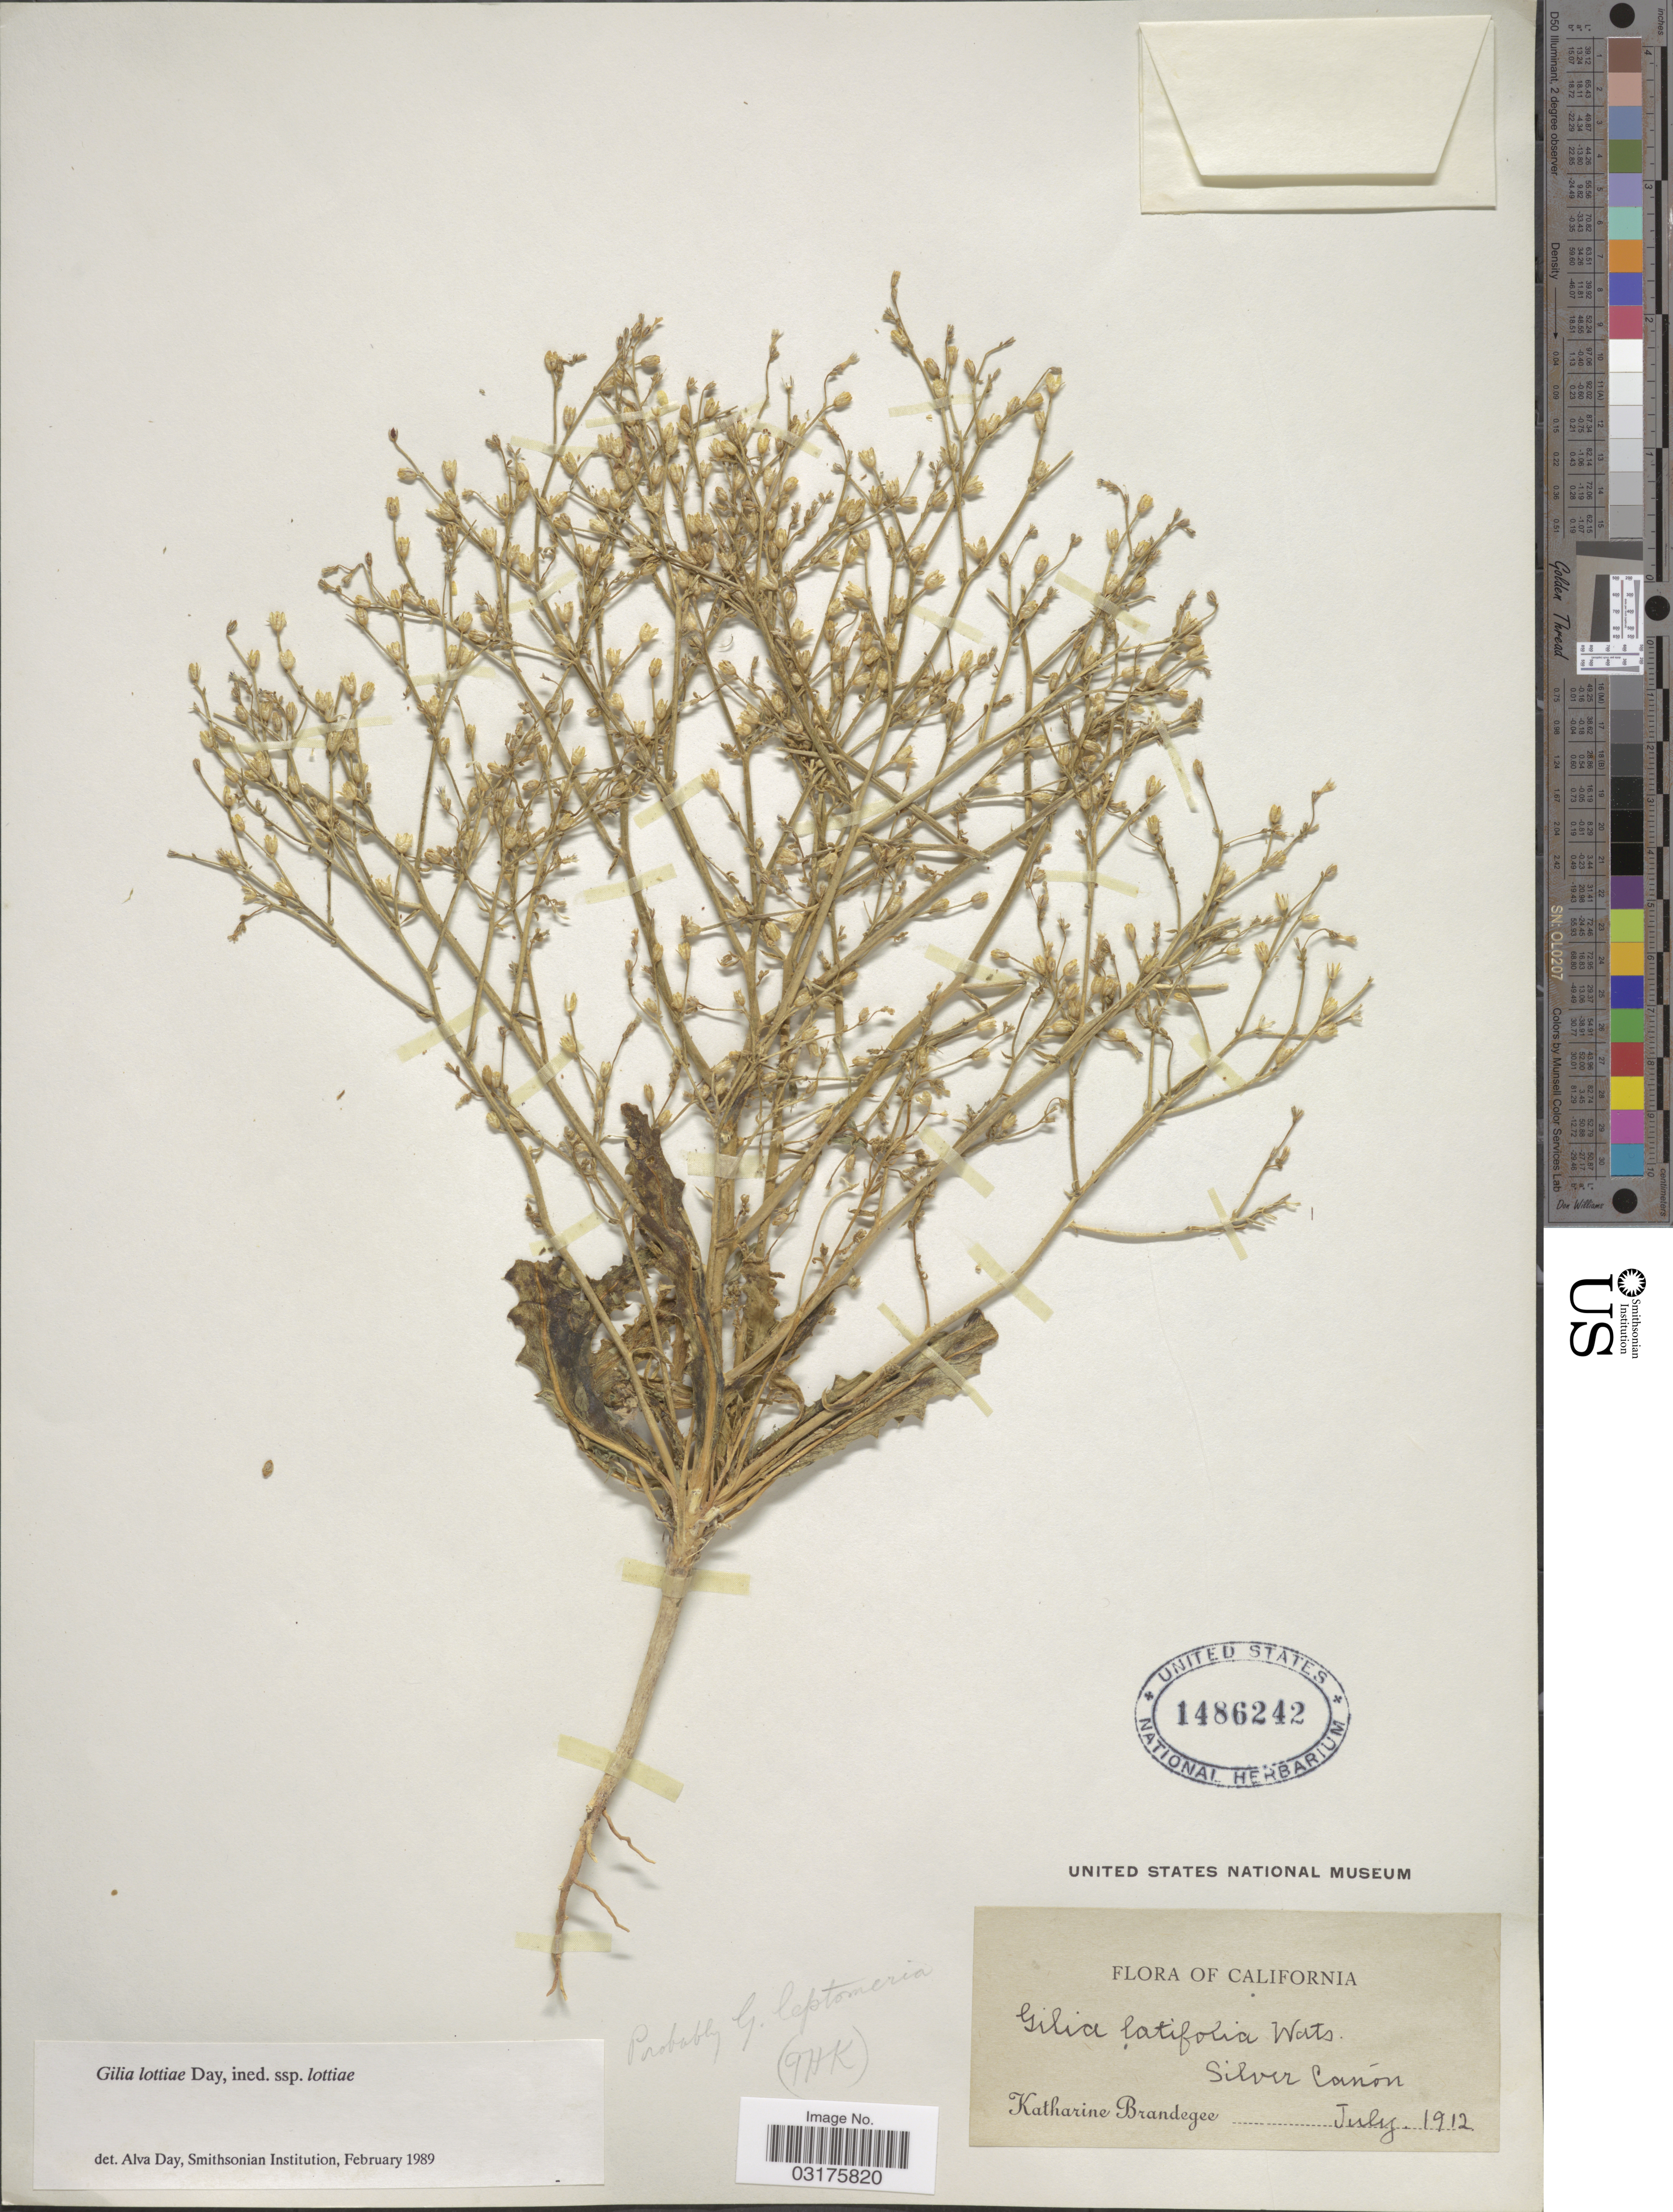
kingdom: Plantae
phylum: Tracheophyta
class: Magnoliopsida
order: Ericales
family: Polemoniaceae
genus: Aliciella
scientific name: Aliciella lottiae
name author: (A.G. Day) J.M. Porter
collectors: M. K. Brandegee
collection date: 1912-07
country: United States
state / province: California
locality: Silver Cañon.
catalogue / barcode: US 1486242